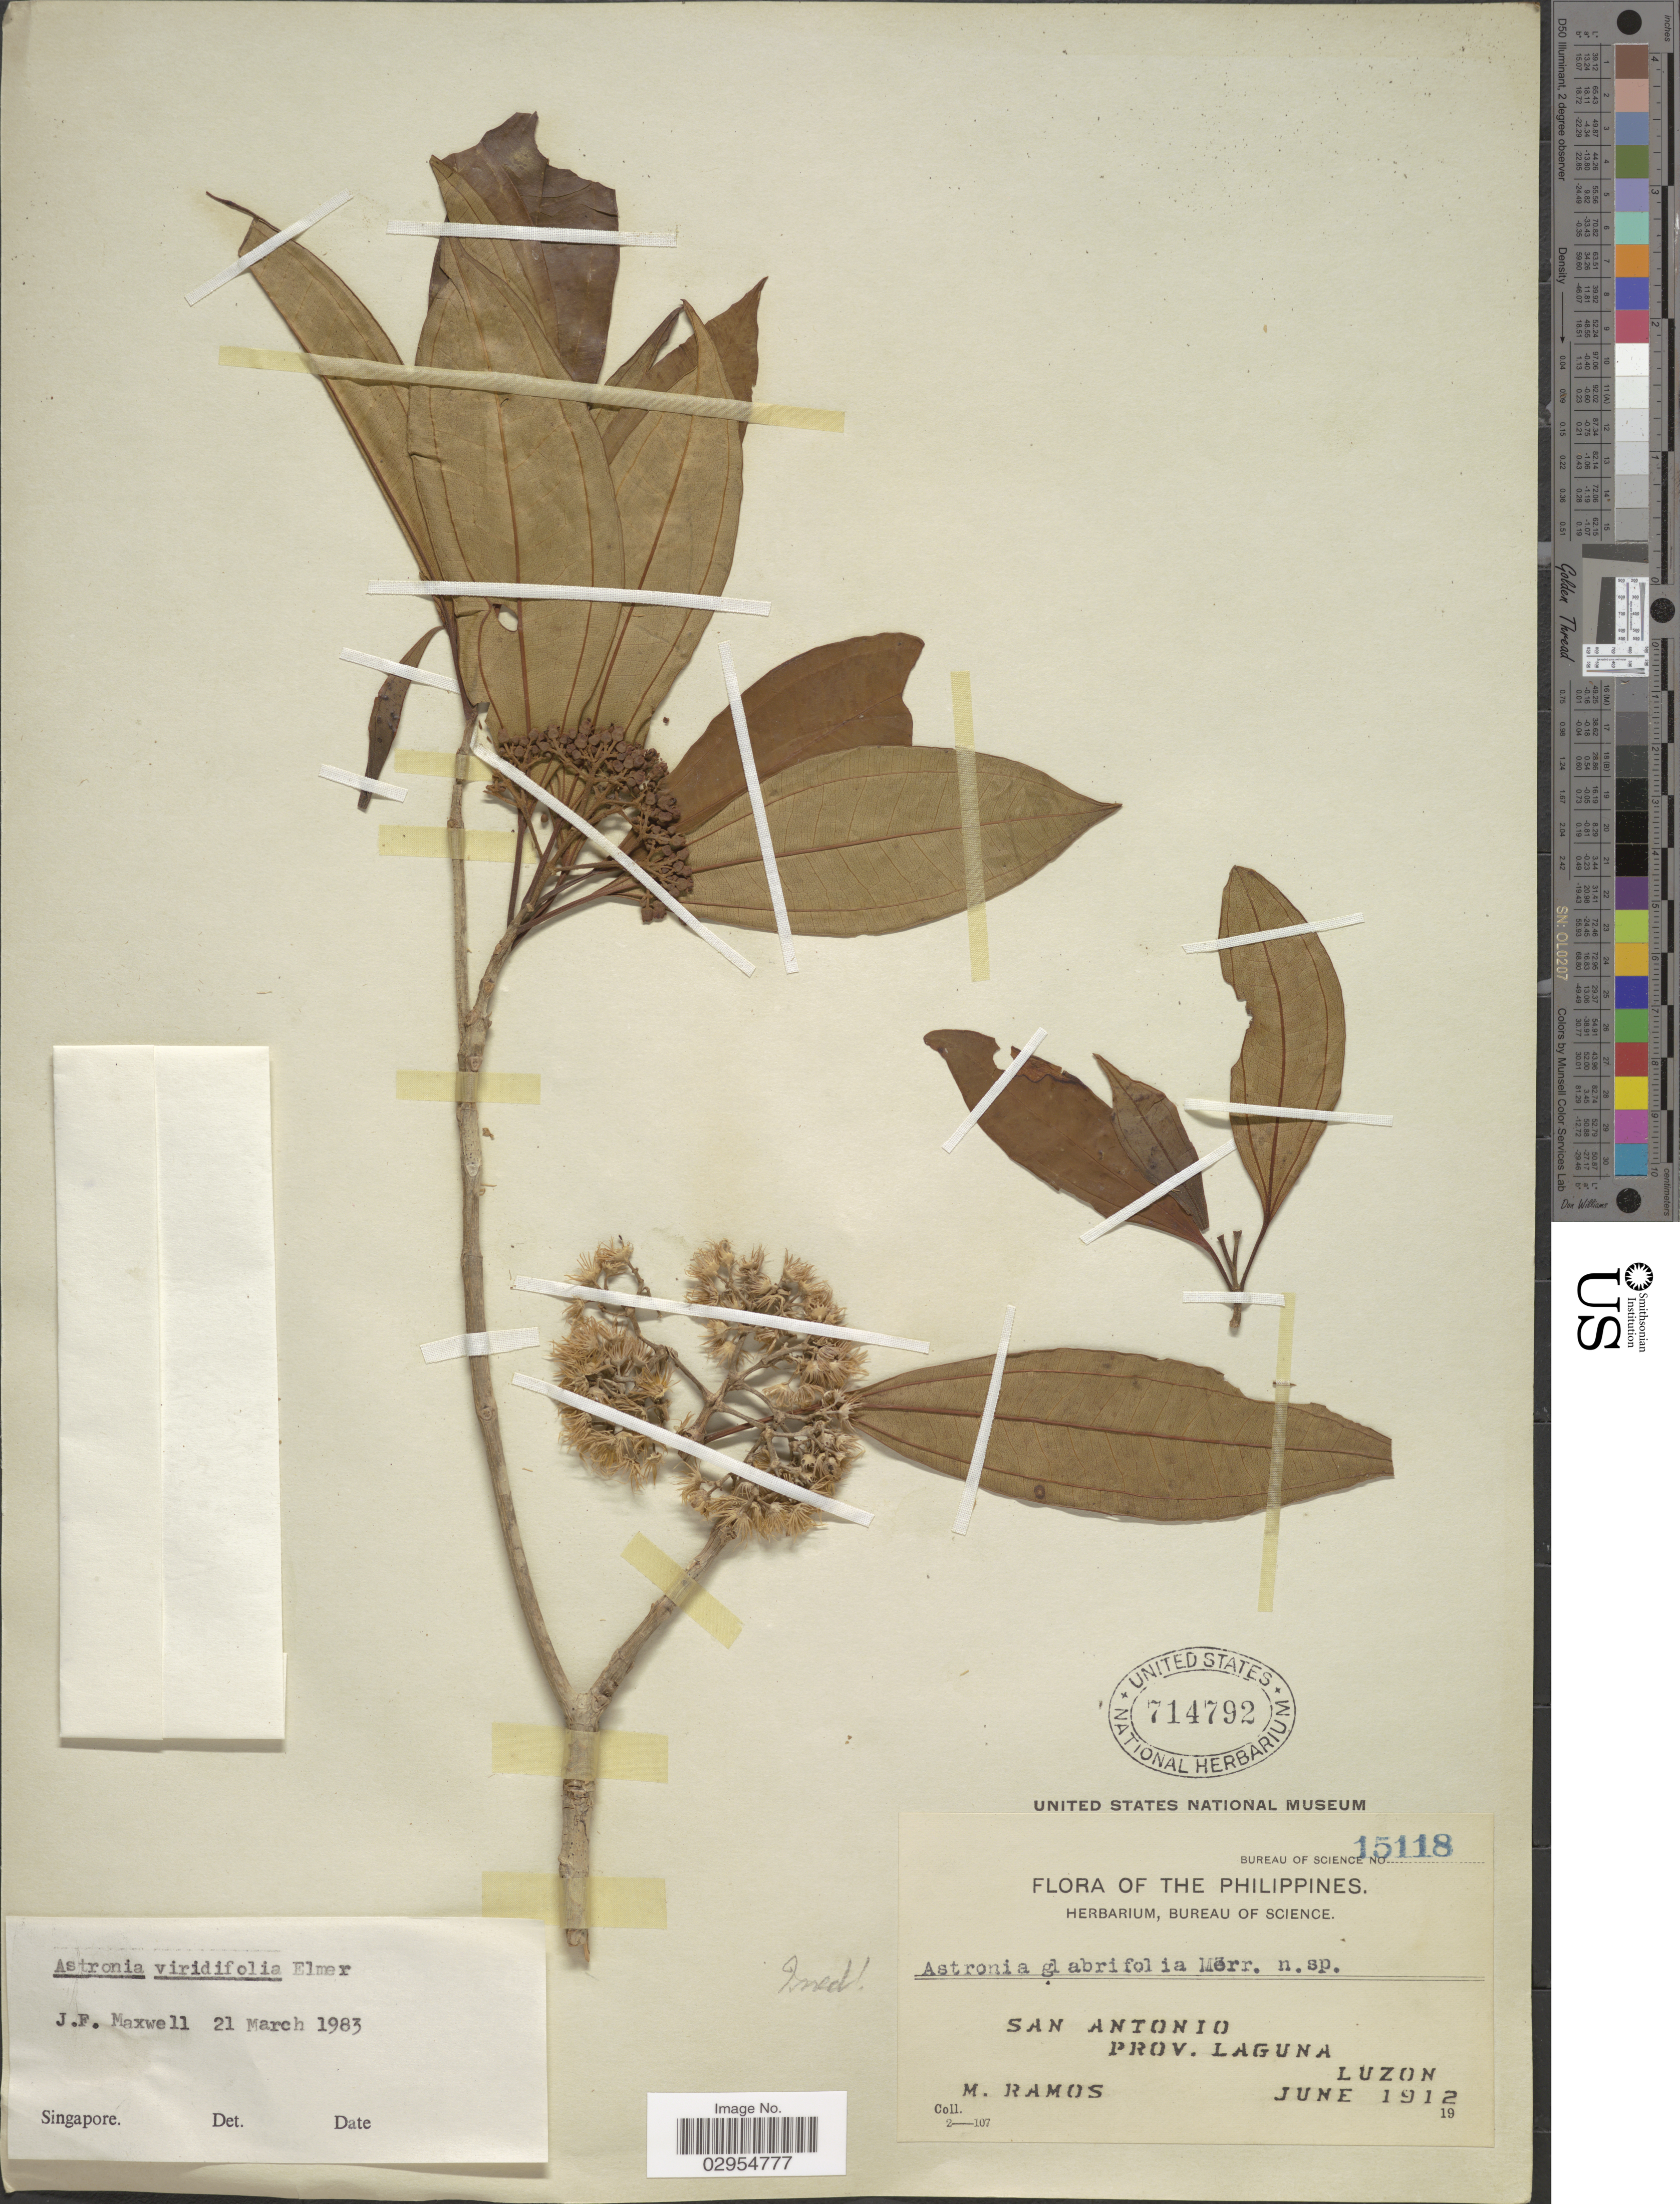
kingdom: Plantae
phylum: Tracheophyta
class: Magnoliopsida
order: Myrtales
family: Melastomataceae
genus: Astronia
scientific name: Astronia viridifolia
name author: Elmer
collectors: M. Ramos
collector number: Bureau of Science 15118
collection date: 1912-06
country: Philippines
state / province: Calabarzon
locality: San Antonio, Prov. Laguna, Luzon.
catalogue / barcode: US 714792